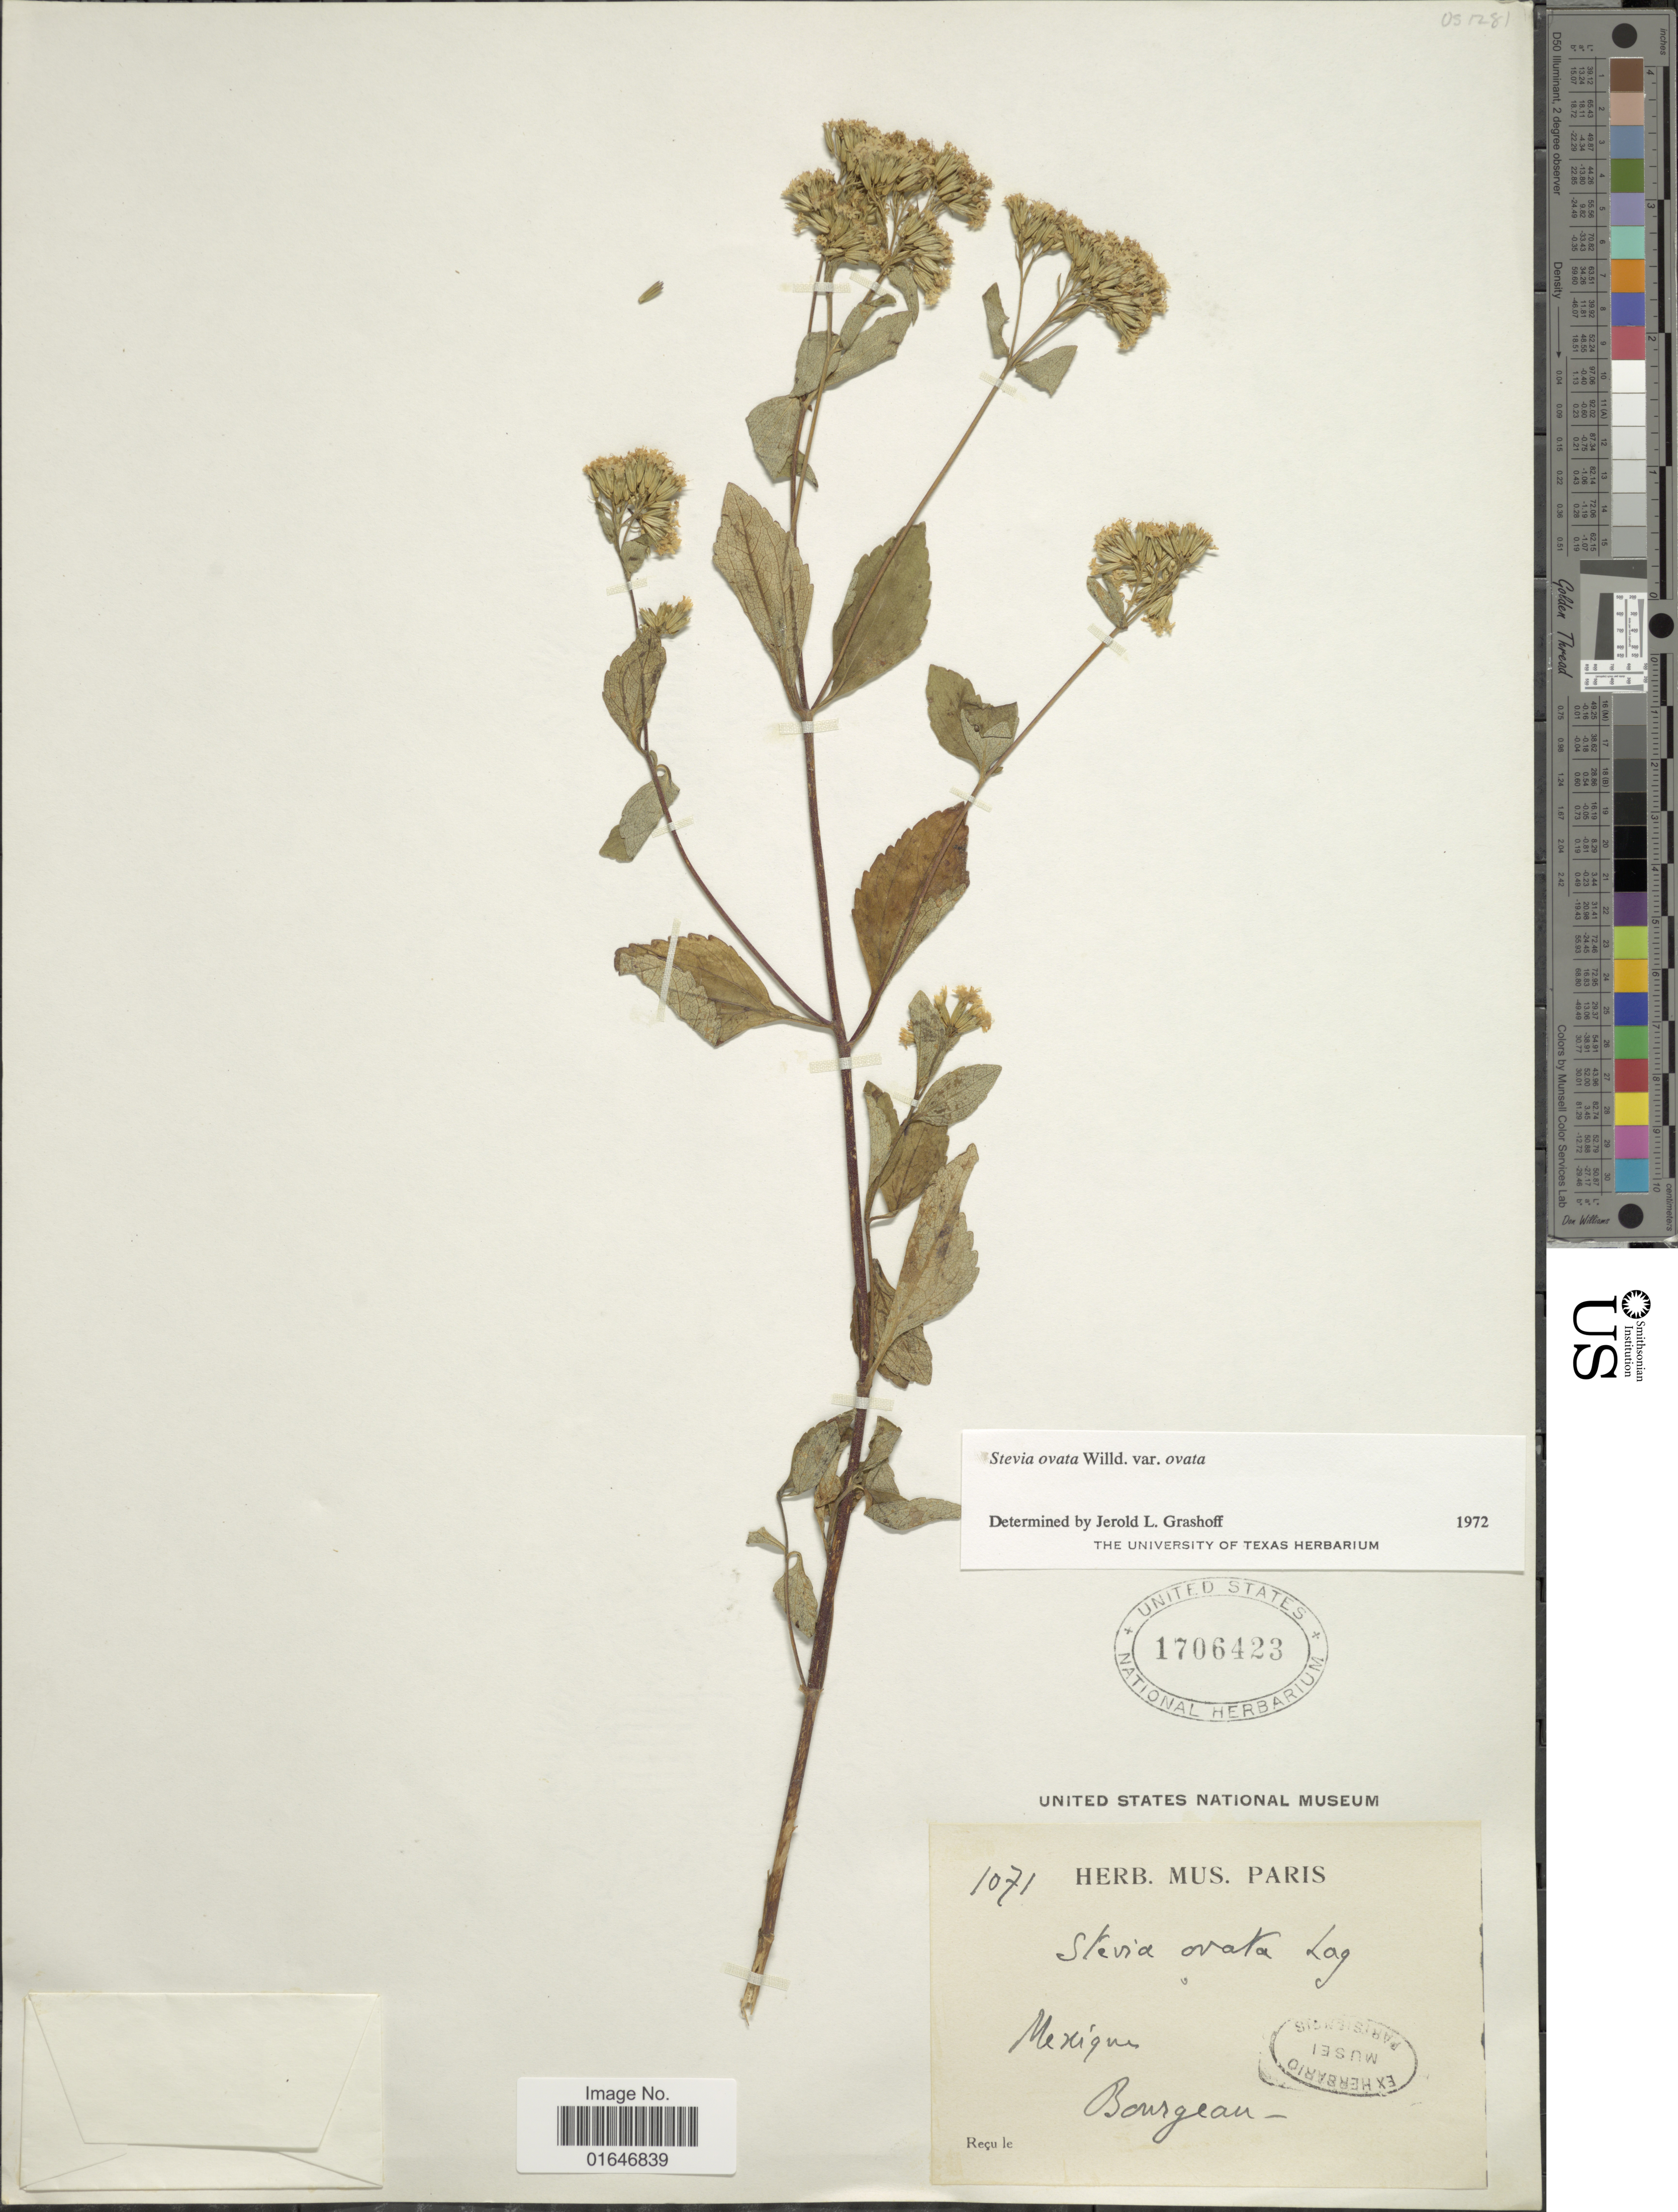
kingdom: Plantae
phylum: Tracheophyta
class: Magnoliopsida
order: Asterales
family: Asteraceae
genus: Stevia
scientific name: Stevia ovata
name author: Willd.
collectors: -. Bourgeau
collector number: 1071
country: Mexico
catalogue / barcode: US 1706423